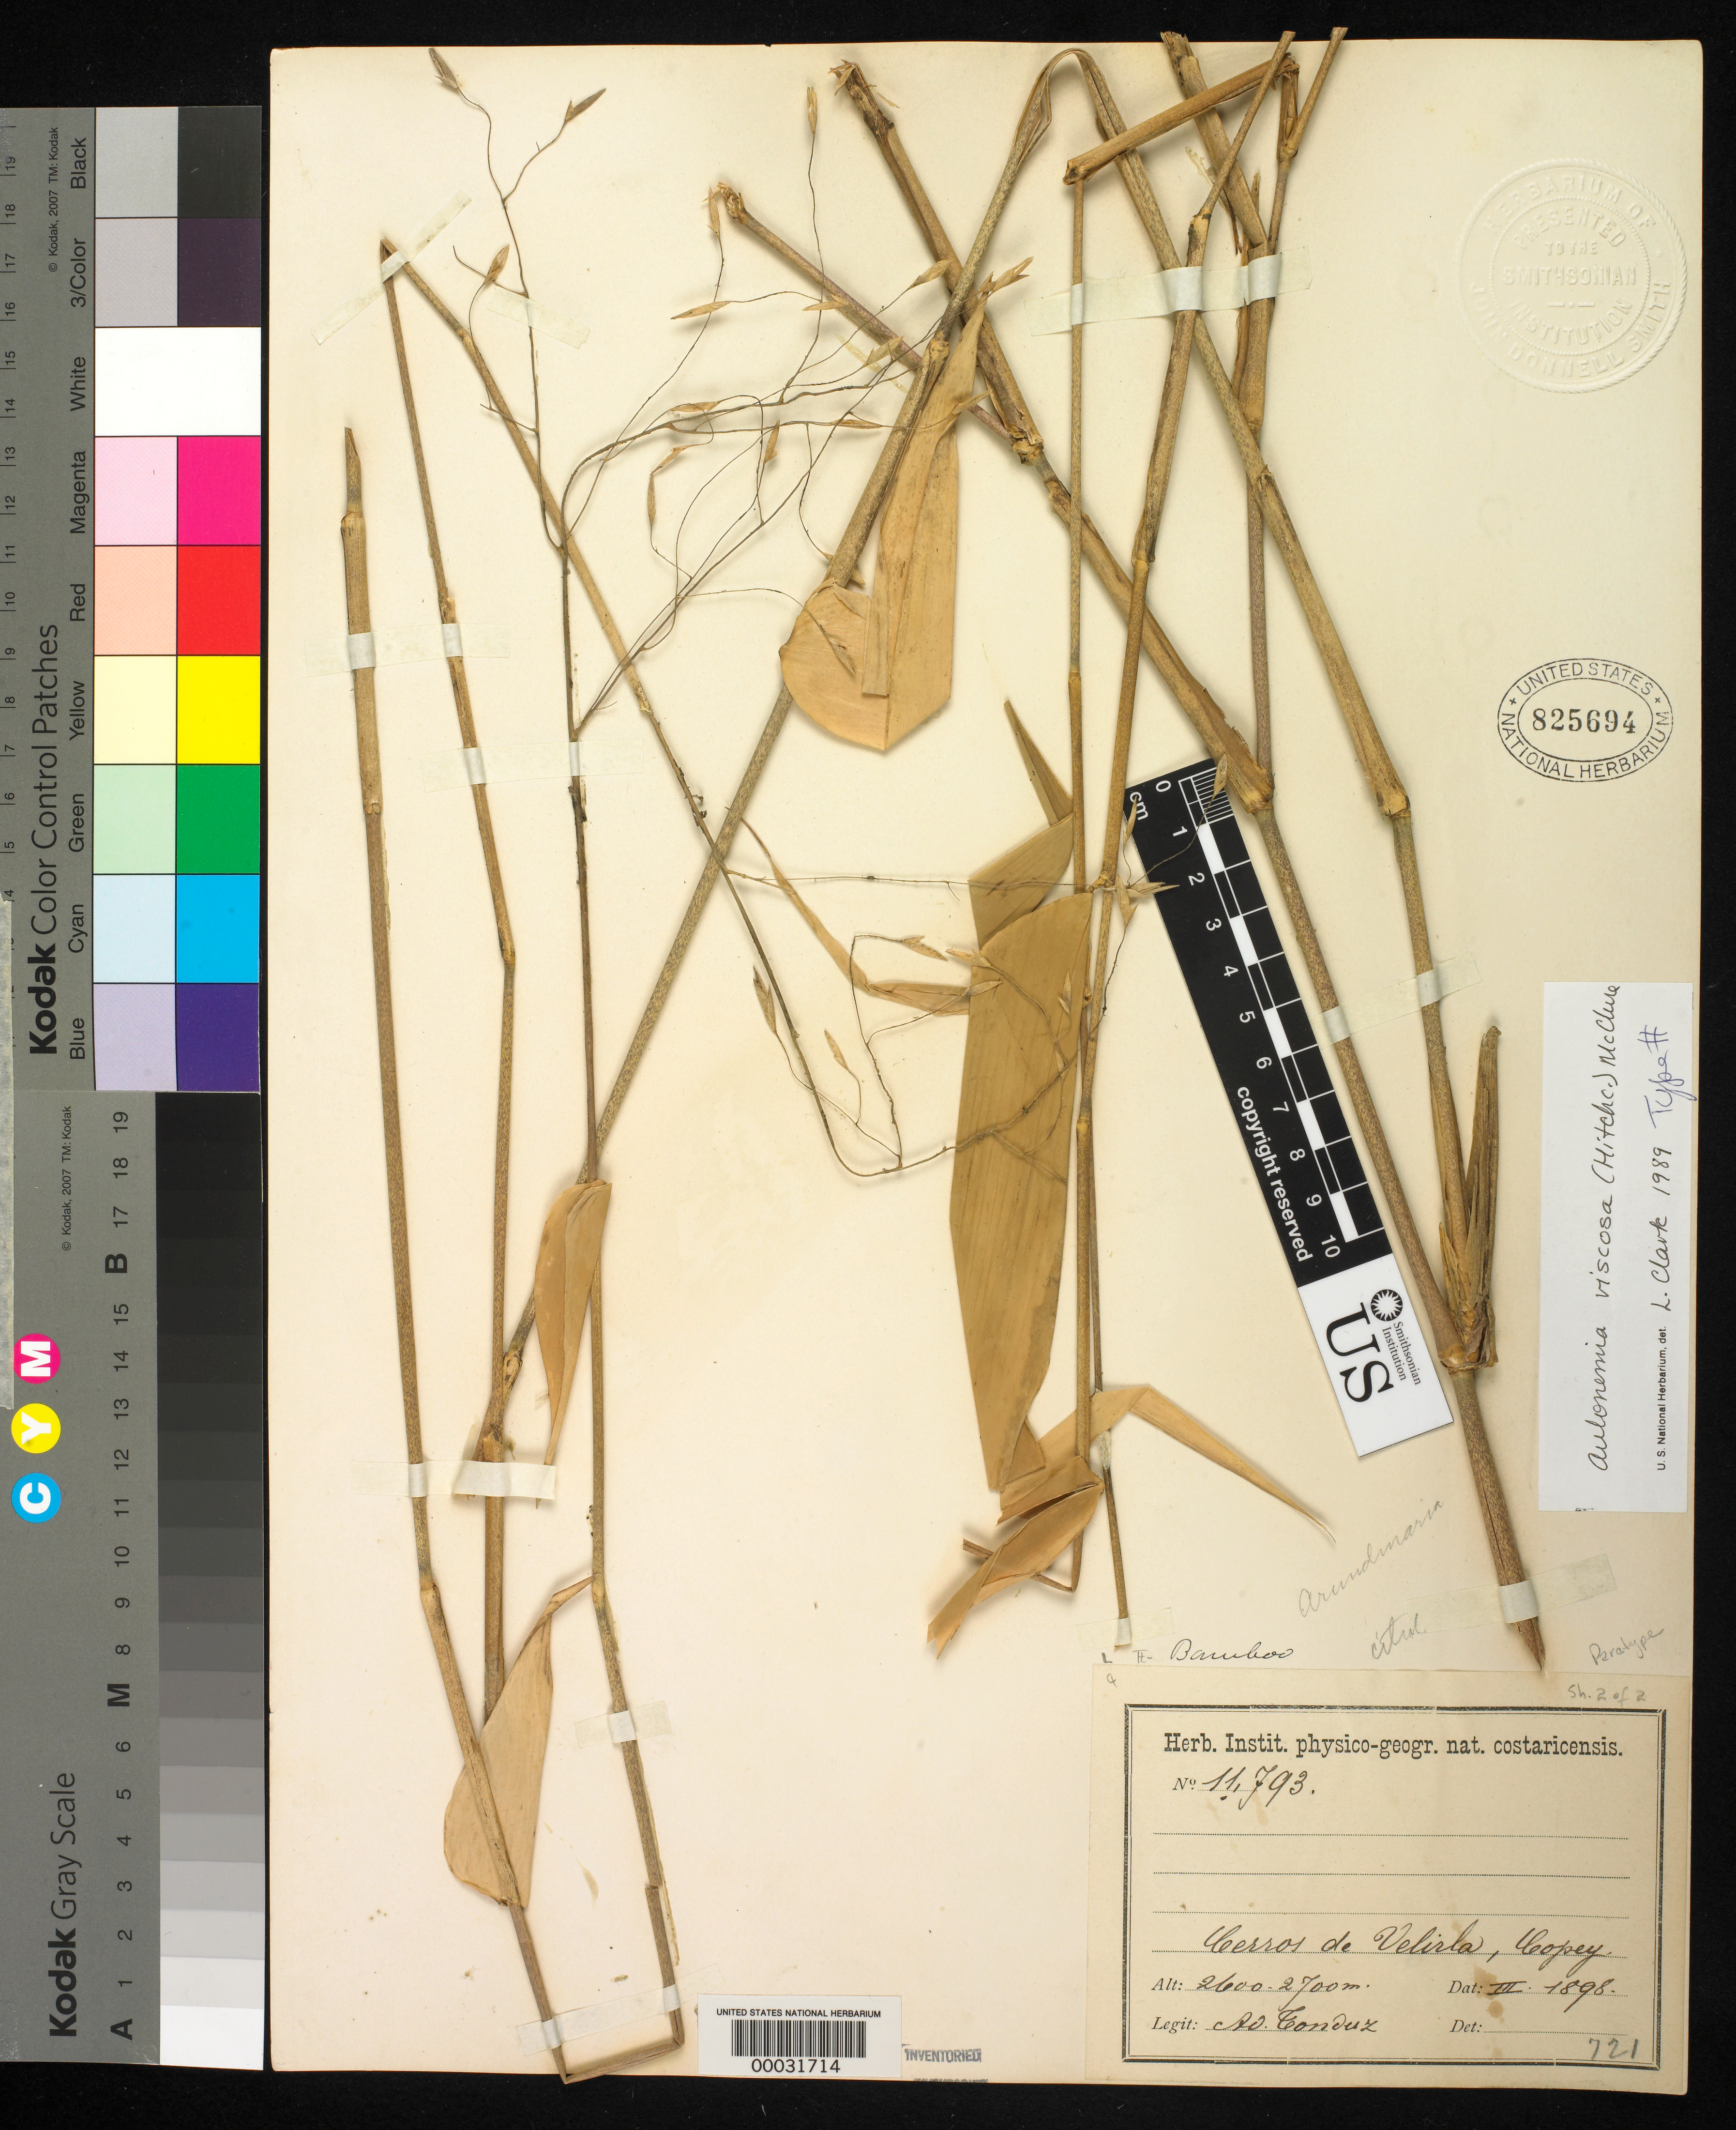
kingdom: Plantae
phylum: Tracheophyta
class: Liliopsida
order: Poales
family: Poaceae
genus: Aulonemia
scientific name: Aulonemia viscosa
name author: (Hitchc.) McClure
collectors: A. Tonduz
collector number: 11793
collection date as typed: Feb 1898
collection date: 1898-02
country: Costa Rica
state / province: San José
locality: Velirla, copey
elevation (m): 793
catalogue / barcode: US 825694